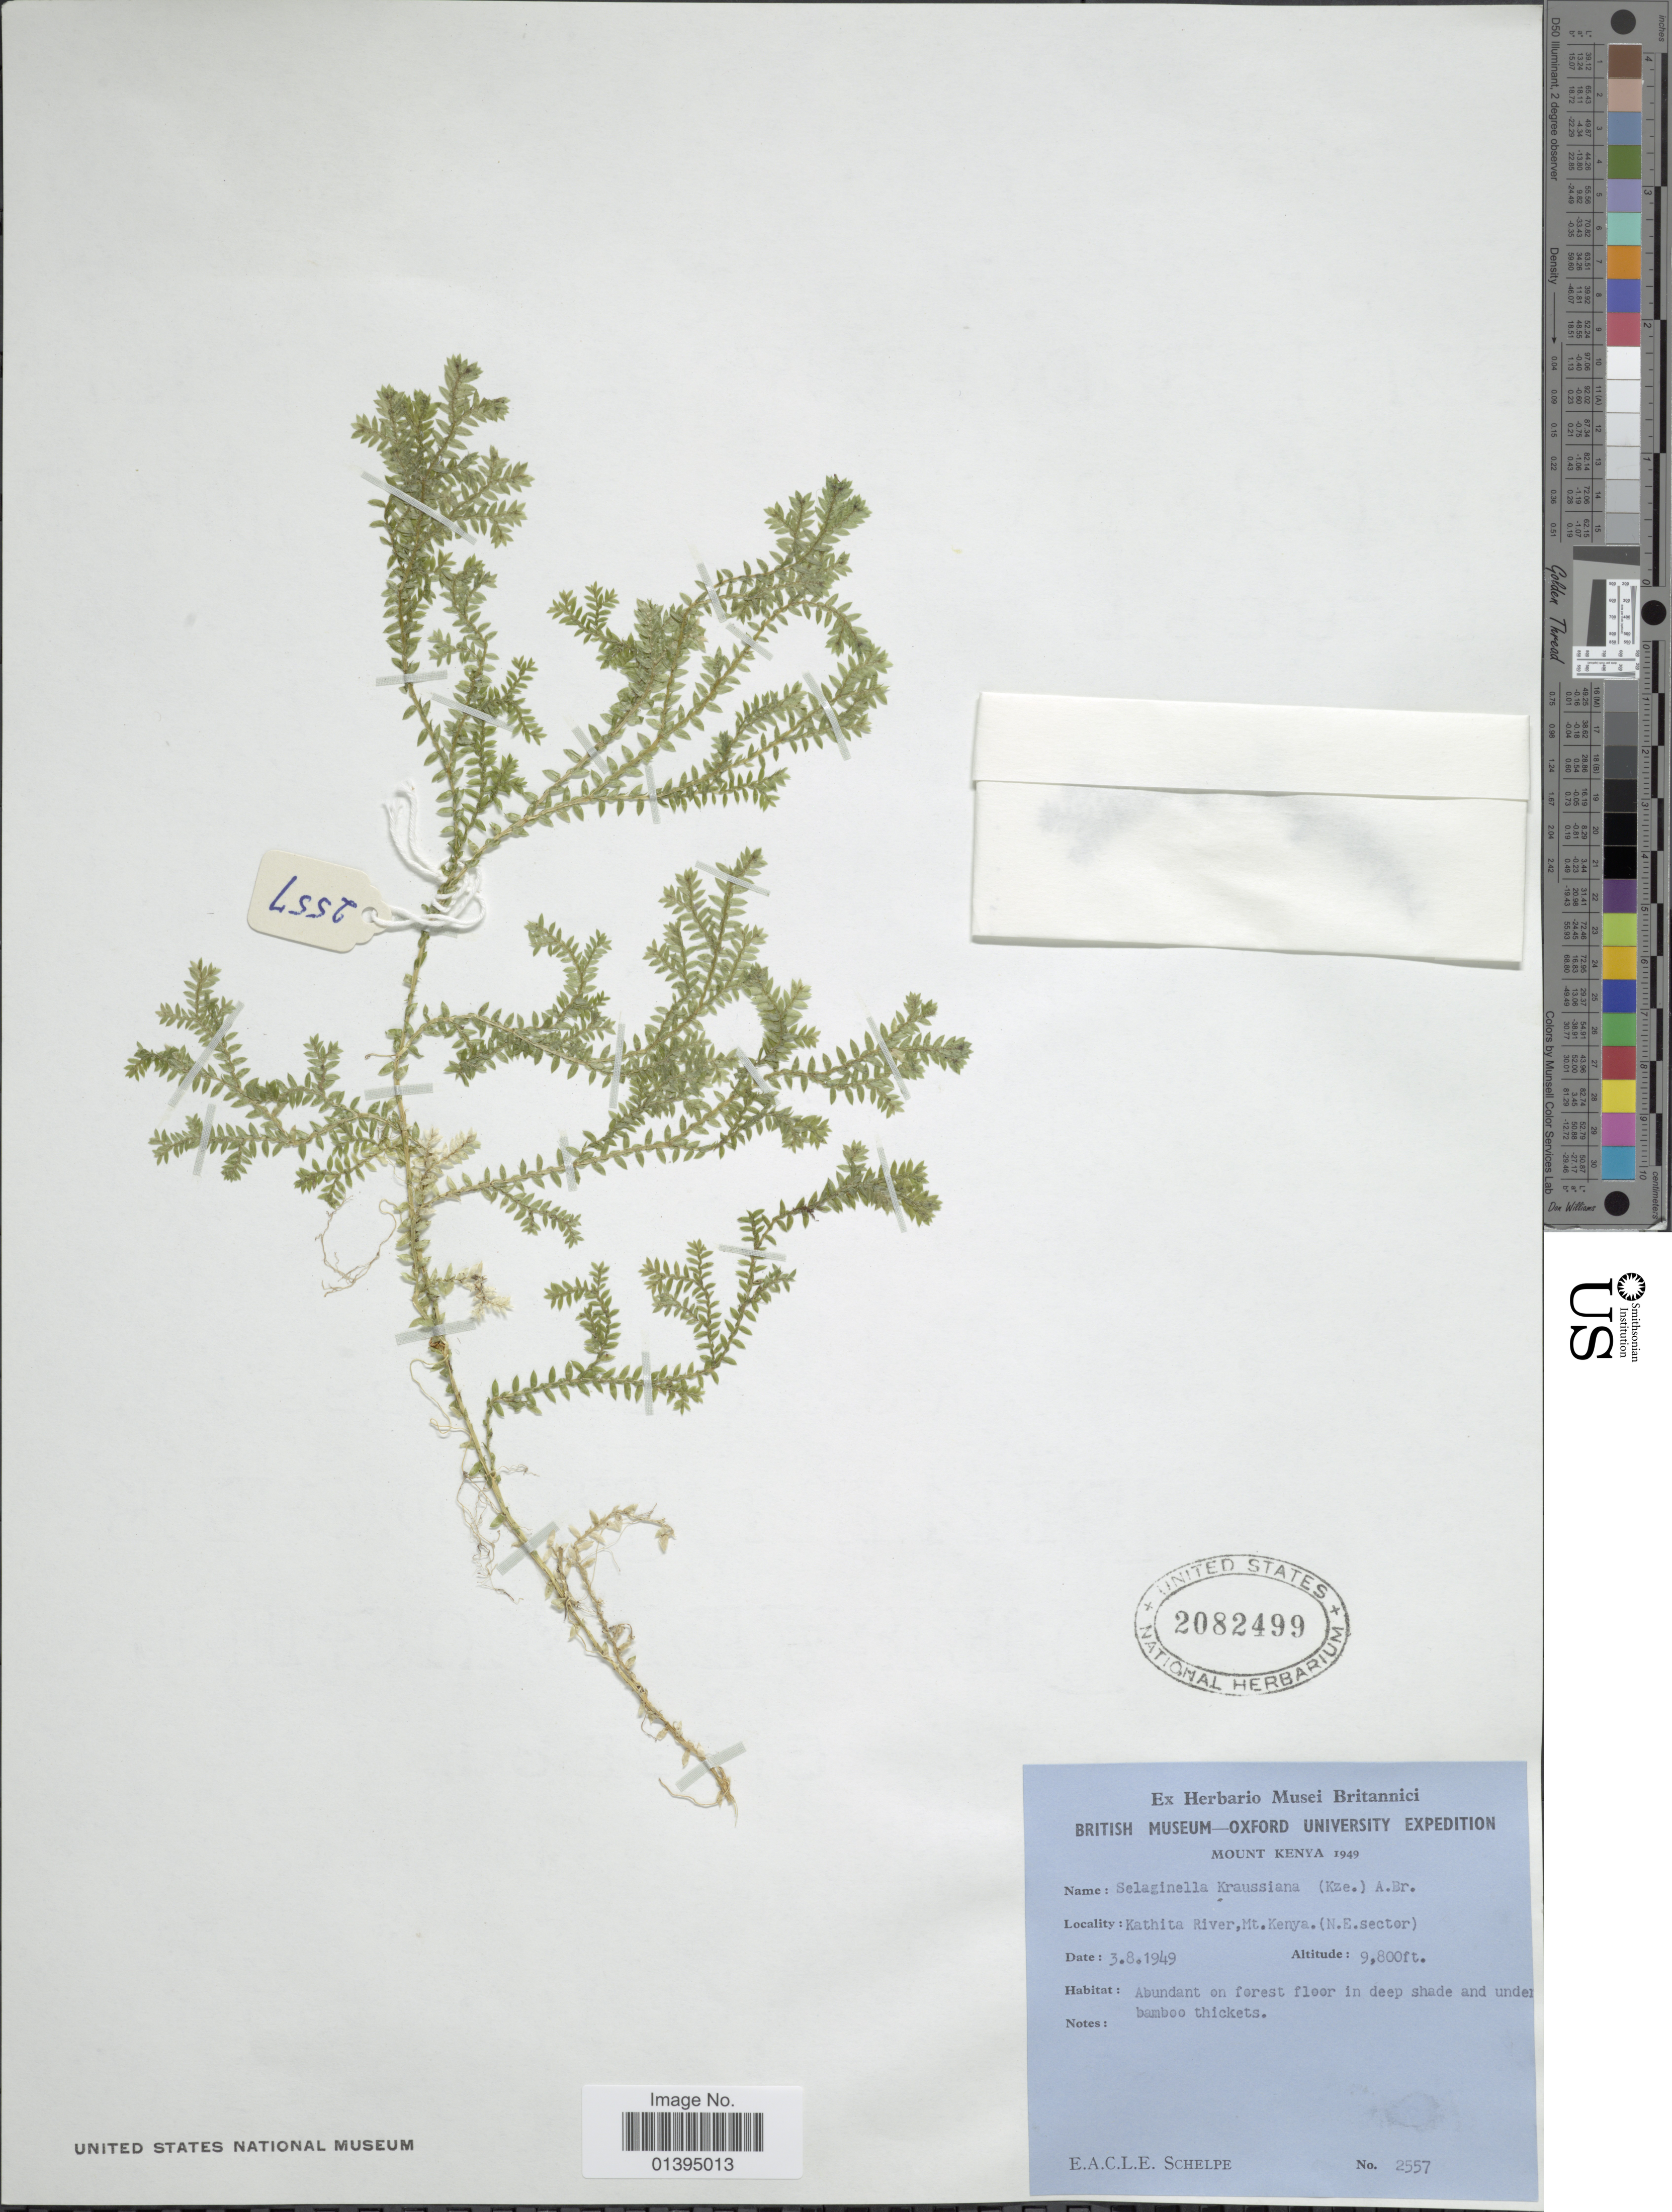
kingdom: Plantae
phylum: Tracheophyta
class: Lycopodiopsida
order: Selaginellales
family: Selaginellaceae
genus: Selaginella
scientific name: Selaginella kraussiana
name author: (Kunze) A. Braun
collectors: E. A. C. L. E. Schelpe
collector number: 2557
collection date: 1949-08-03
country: Kenya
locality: Kathita River, Mt. Kenya (N.E. Sector)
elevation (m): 2987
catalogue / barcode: US 2082499